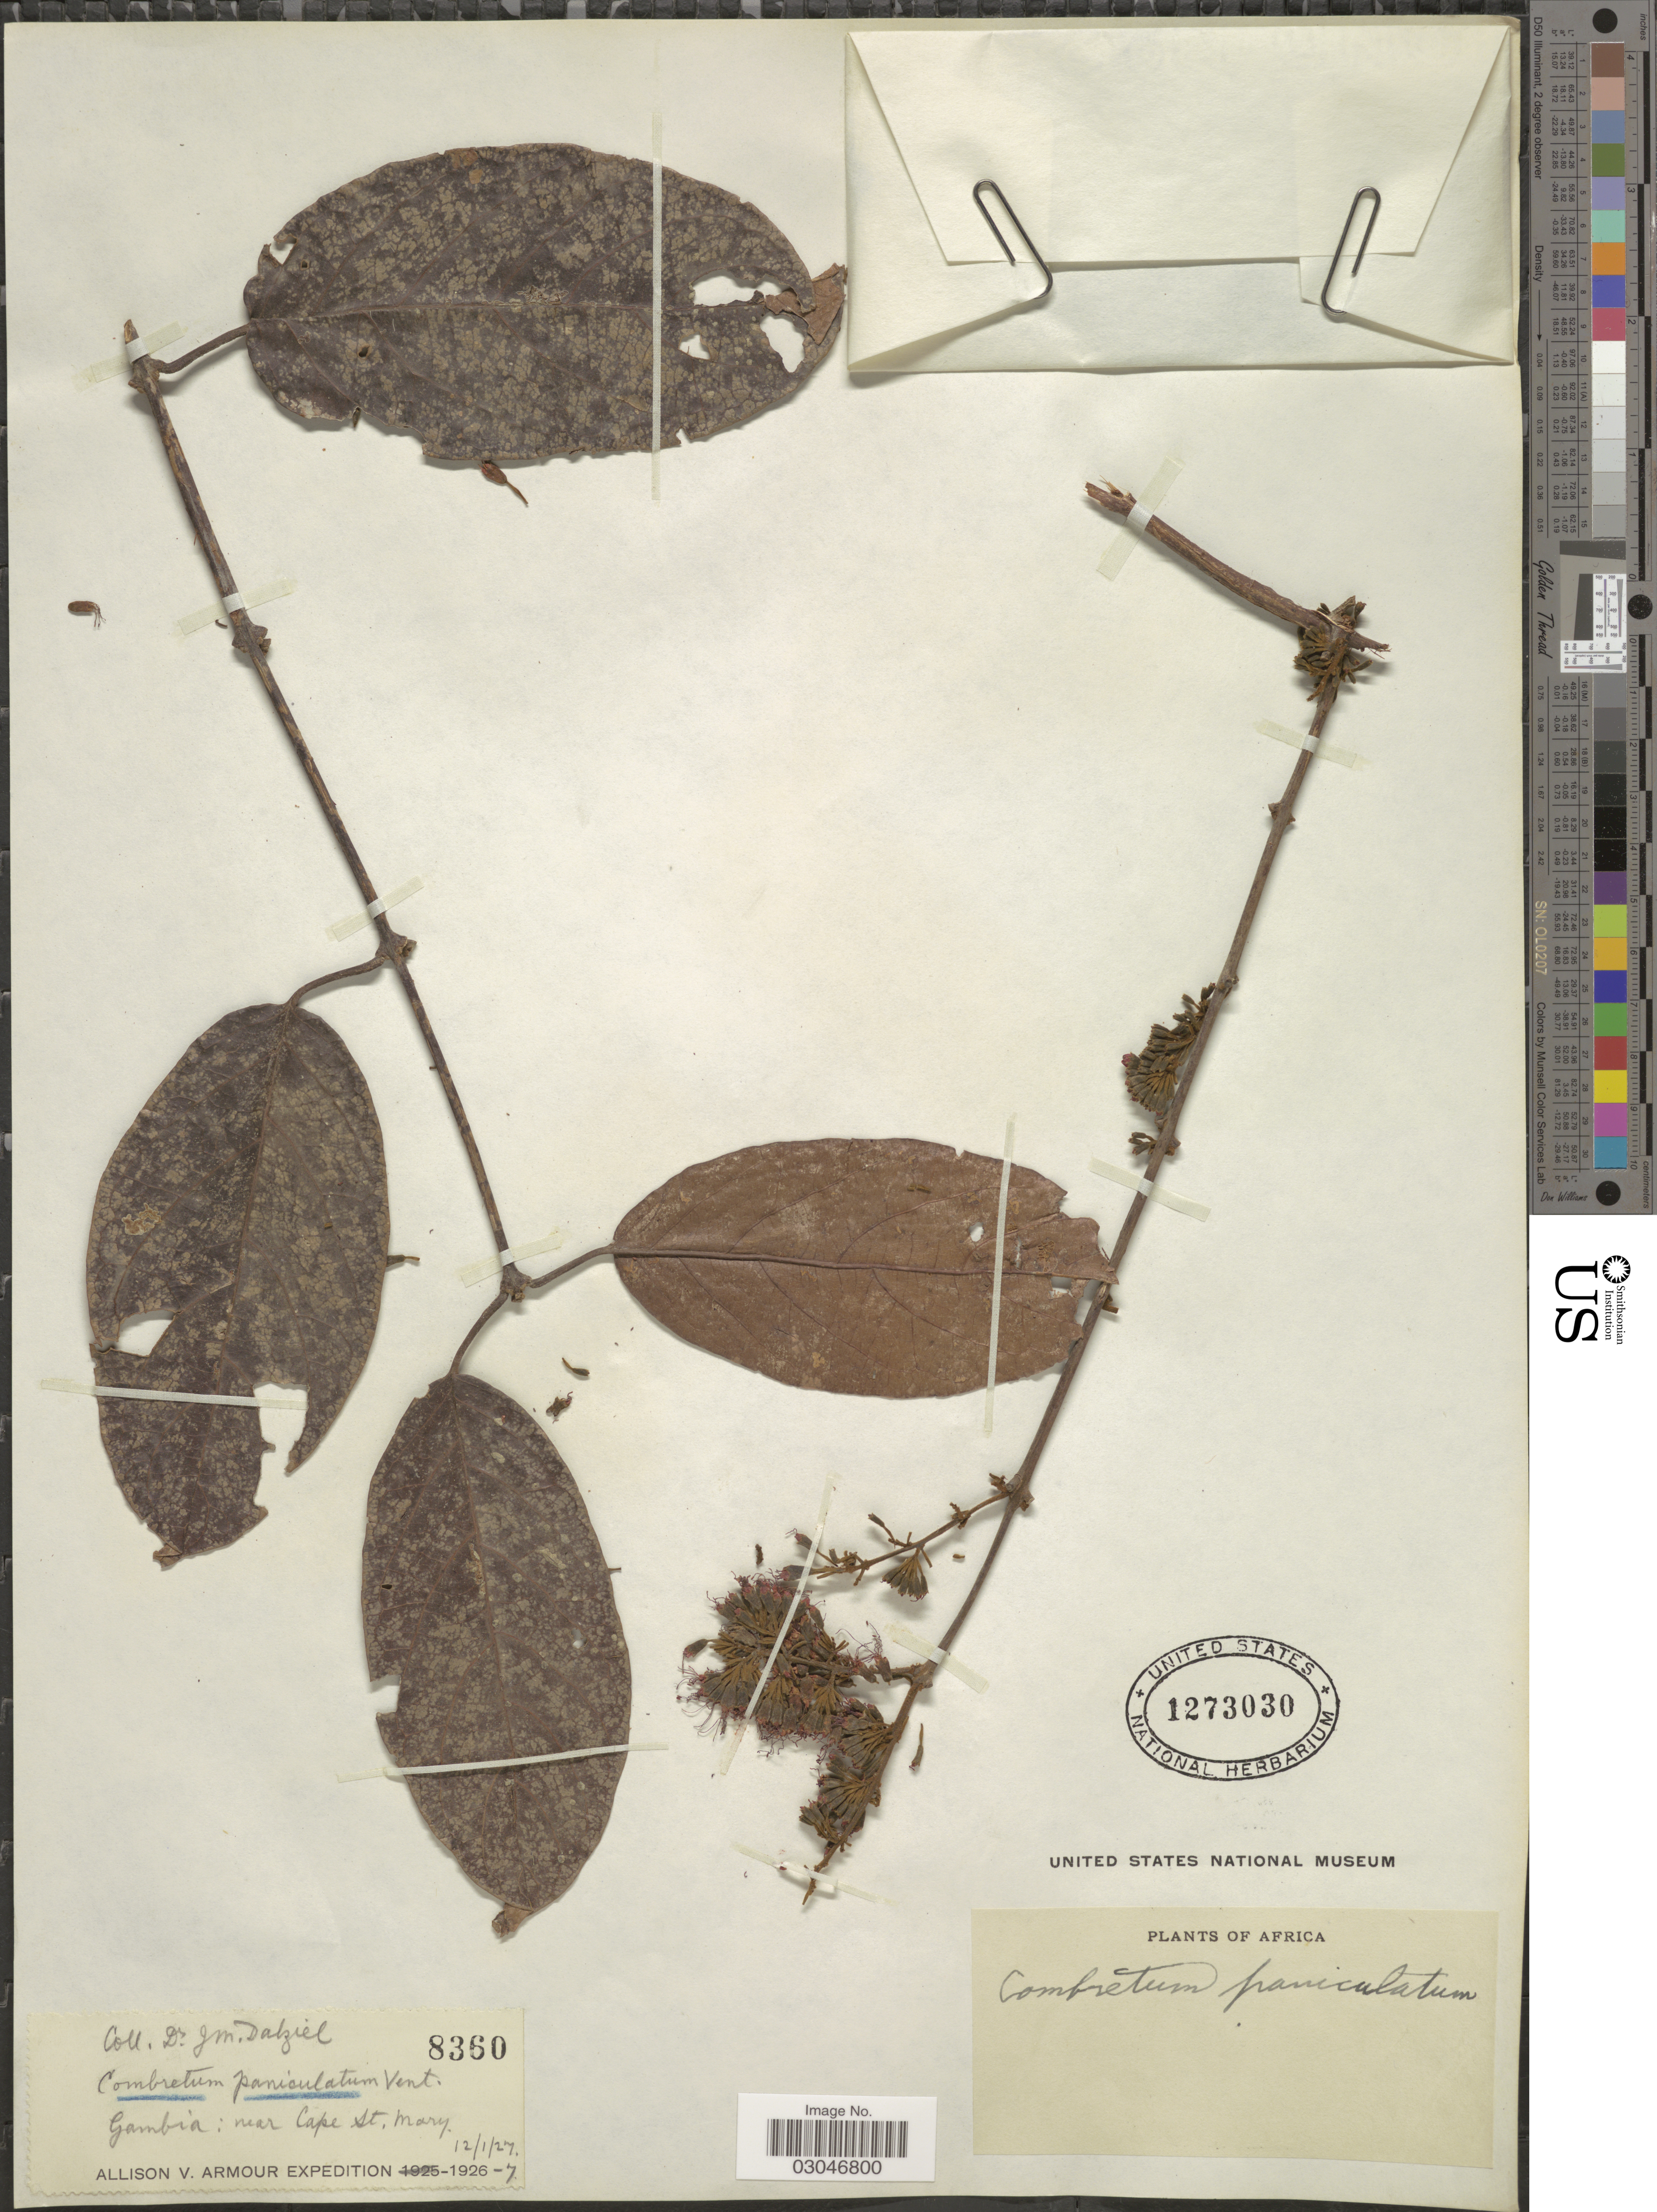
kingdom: Plantae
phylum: Tracheophyta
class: Magnoliopsida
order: Myrtales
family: Combretaceae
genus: Combretum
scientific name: Combretum paniculatum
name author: Vent.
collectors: J. Dalziel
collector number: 8360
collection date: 1927-01-12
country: Gambia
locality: Near Cape St. Mary.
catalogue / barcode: US 1273030